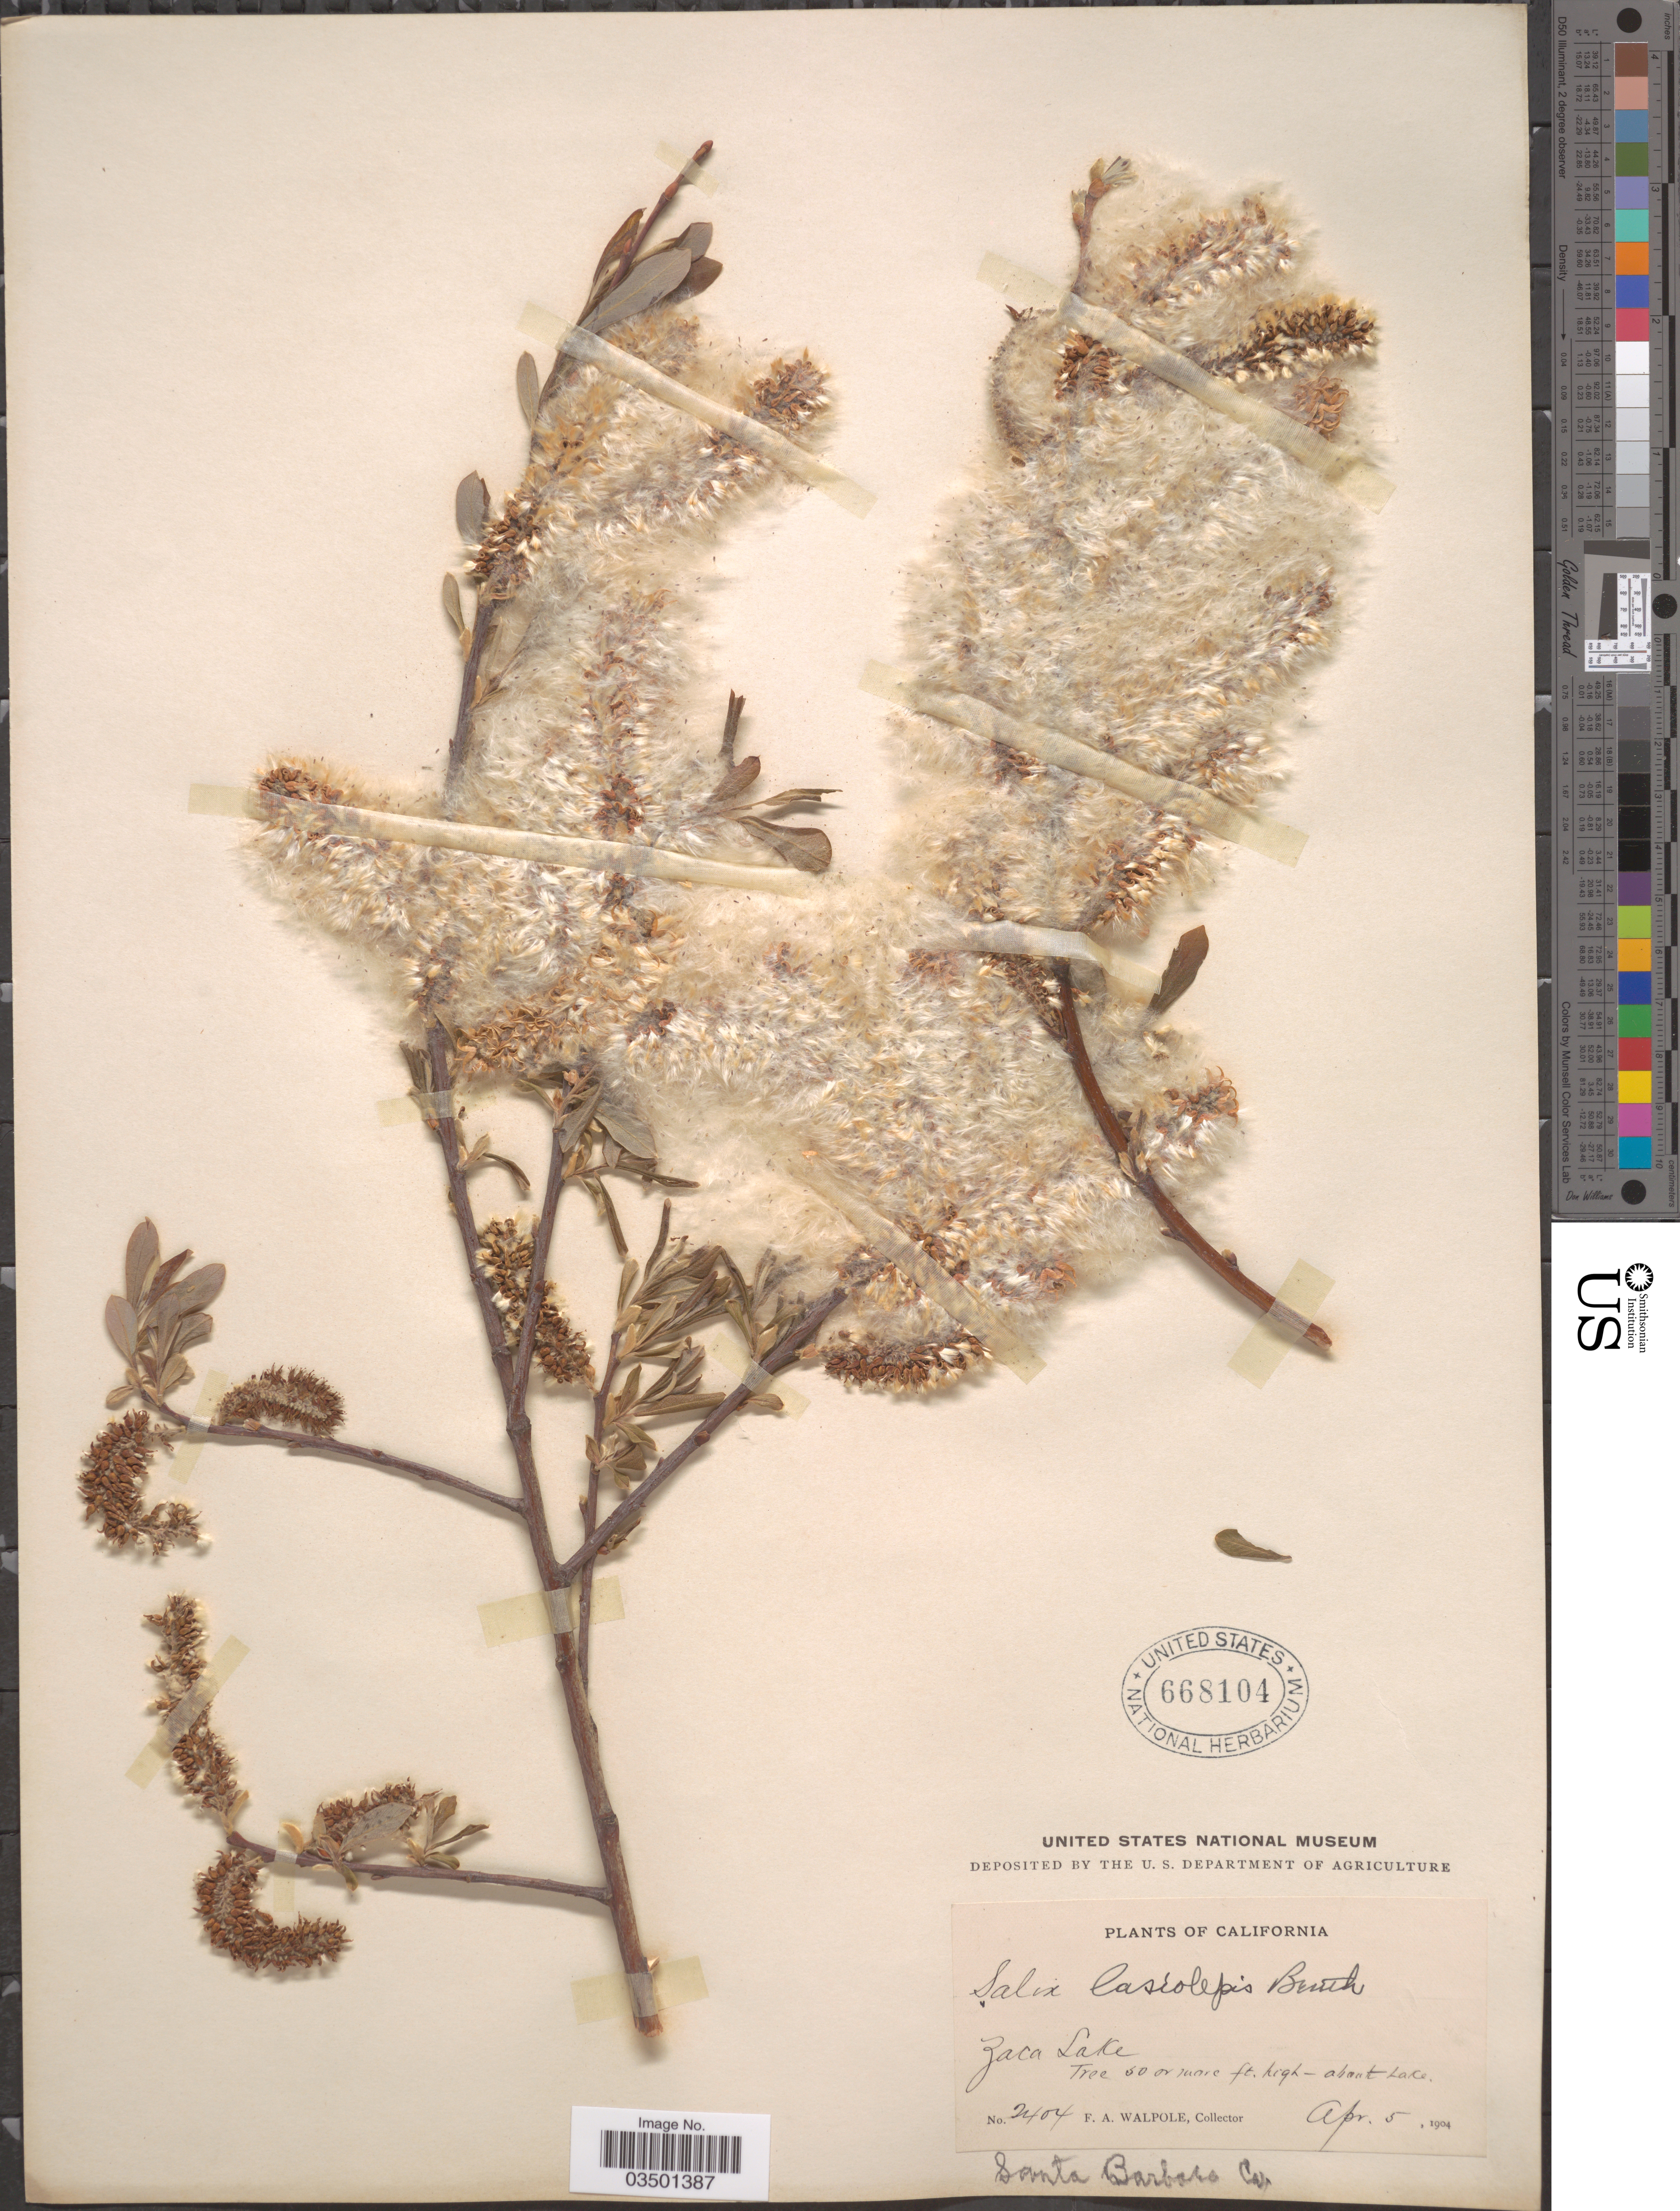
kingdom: Plantae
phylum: Tracheophyta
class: Magnoliopsida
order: Malpighiales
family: Salicaceae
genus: Salix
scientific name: Salix lasiolepis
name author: Benth.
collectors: F. Walpole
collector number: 2404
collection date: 1904-04-05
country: United States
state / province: California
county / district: Santa Barbara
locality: Zaca Lake. Santa Barbara Co.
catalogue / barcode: US 668104